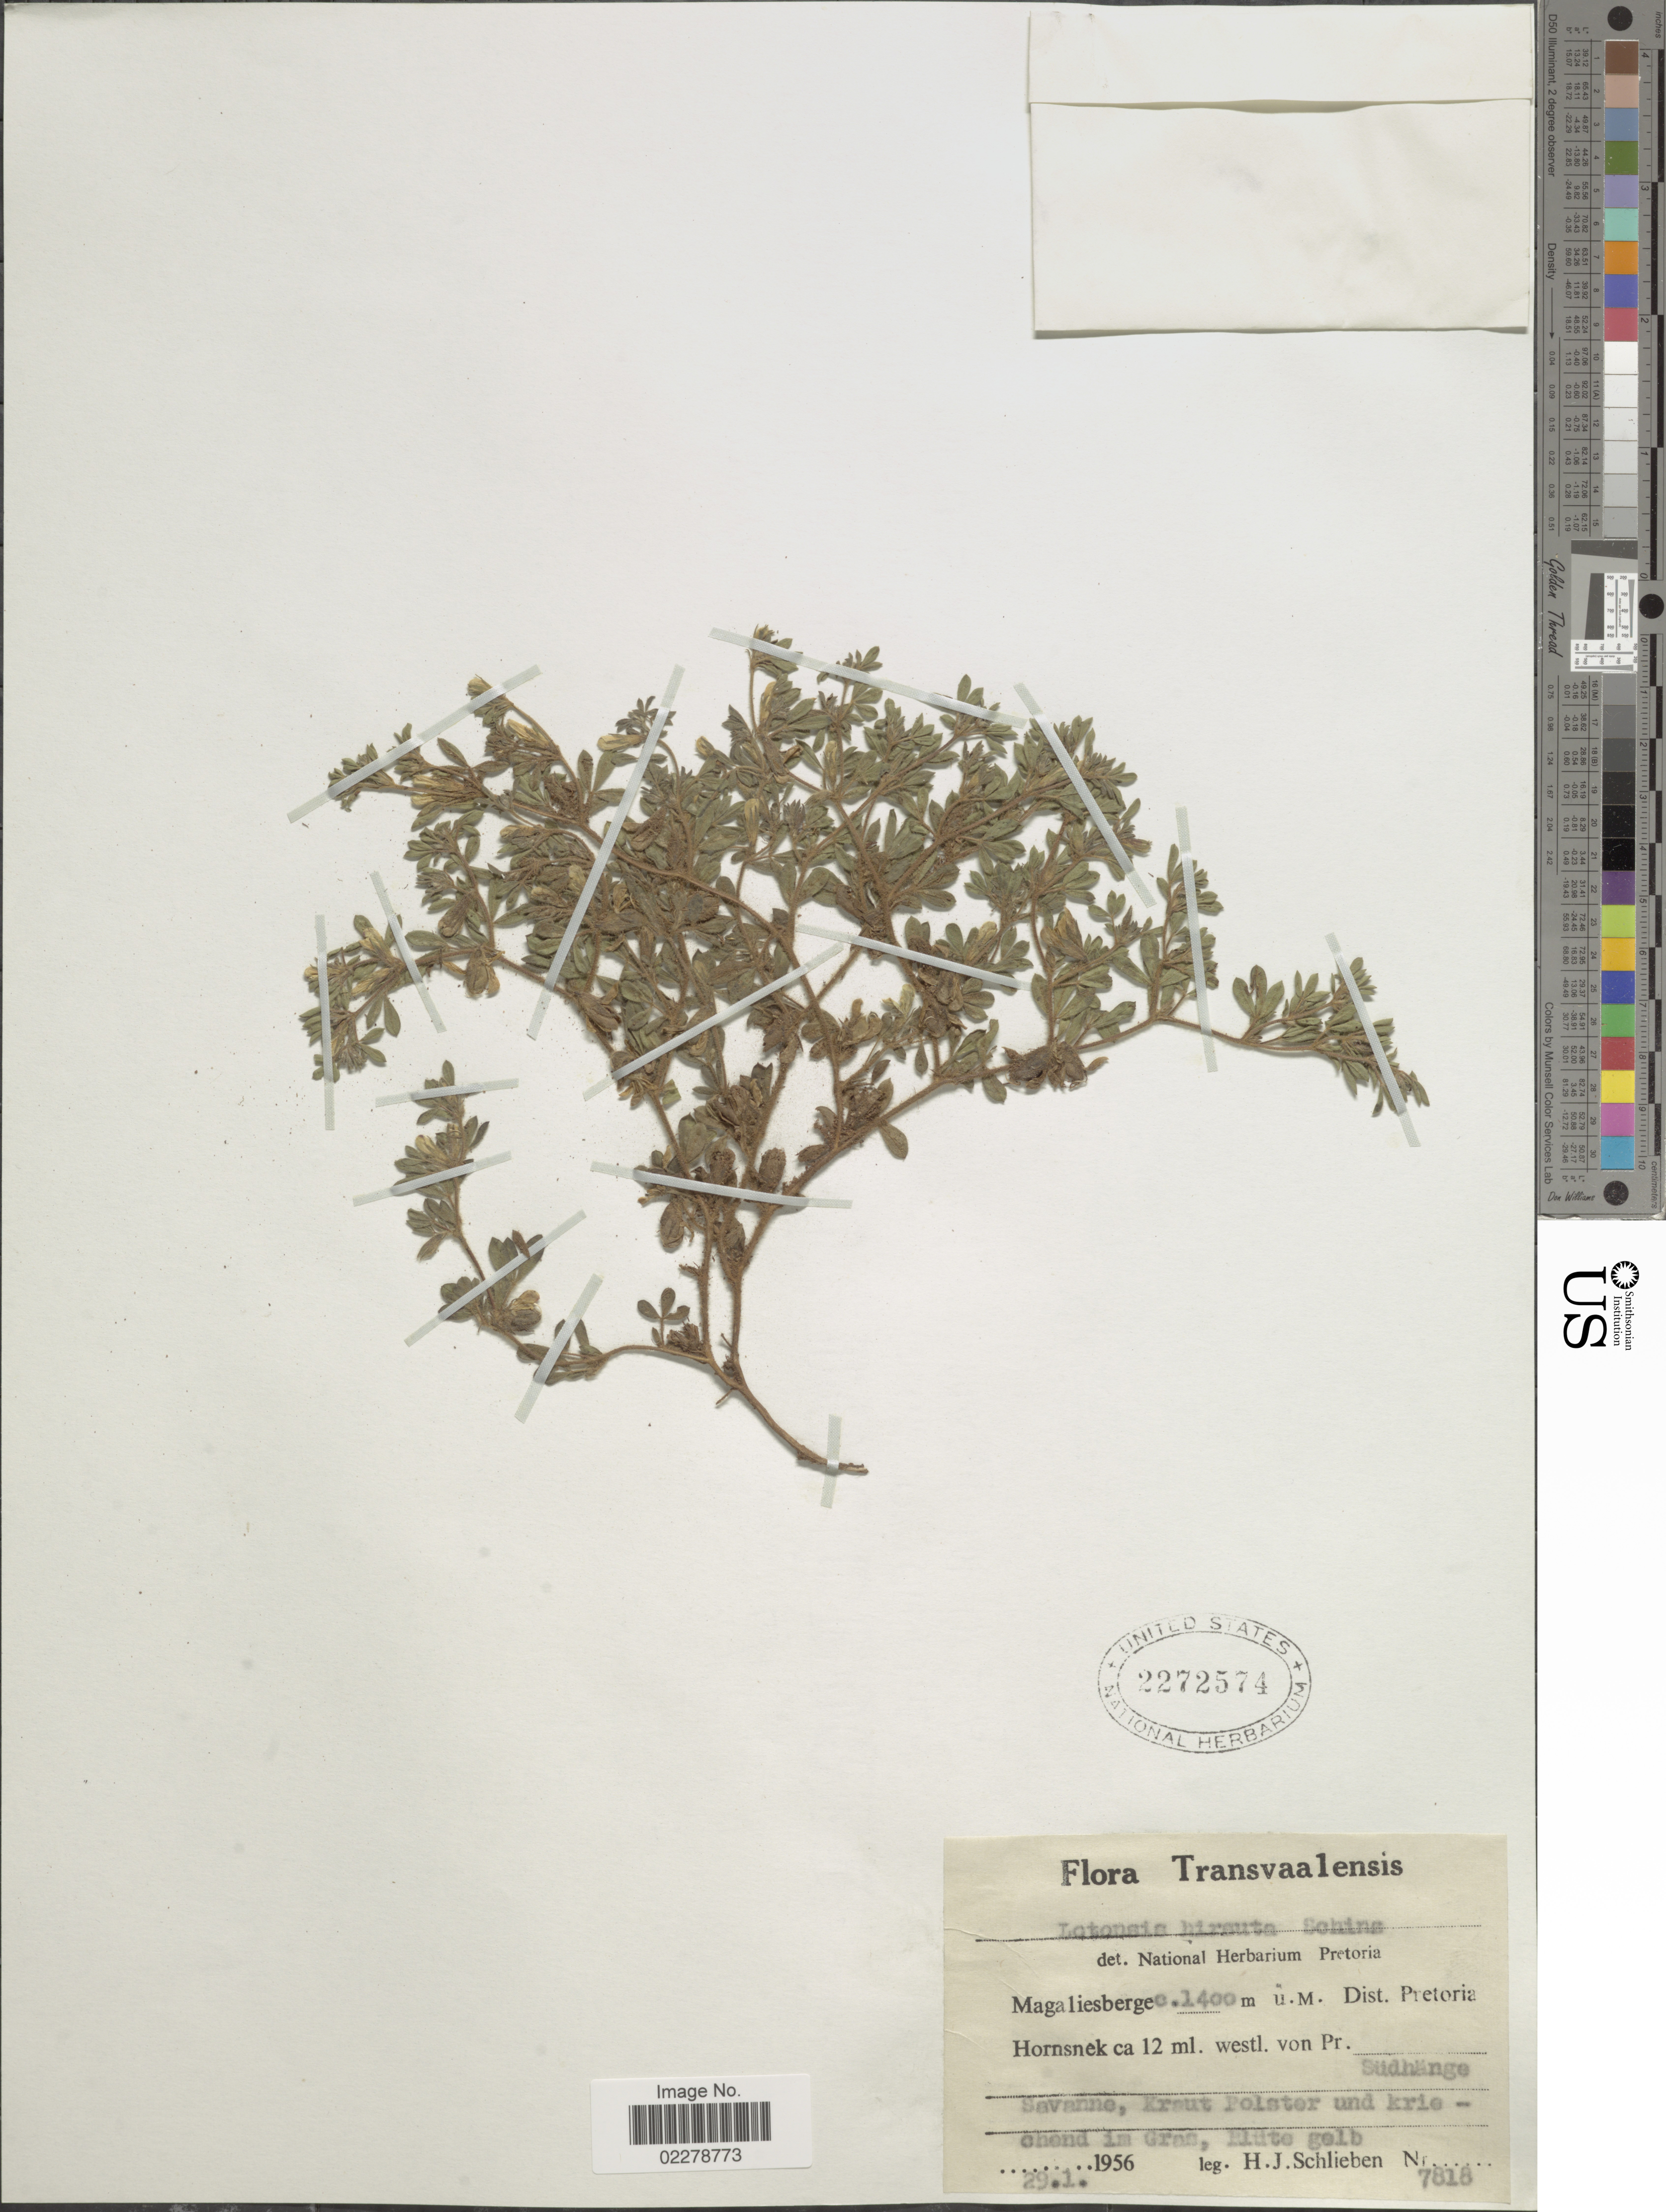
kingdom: Plantae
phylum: Tracheophyta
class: Magnoliopsida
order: Fabales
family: Fabaceae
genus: Lotononis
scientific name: Lotononis hirsuta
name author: (Thunb.) D. Dietr.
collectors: H. J. Schlieben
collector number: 7818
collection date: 1956-01-29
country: South Africa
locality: Transvaalensis. Magaliesberge. Dist. Pretoria. Hornsnek ca 12 ml. westl. von Pr. Sudhange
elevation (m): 1400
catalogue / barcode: US 2272574